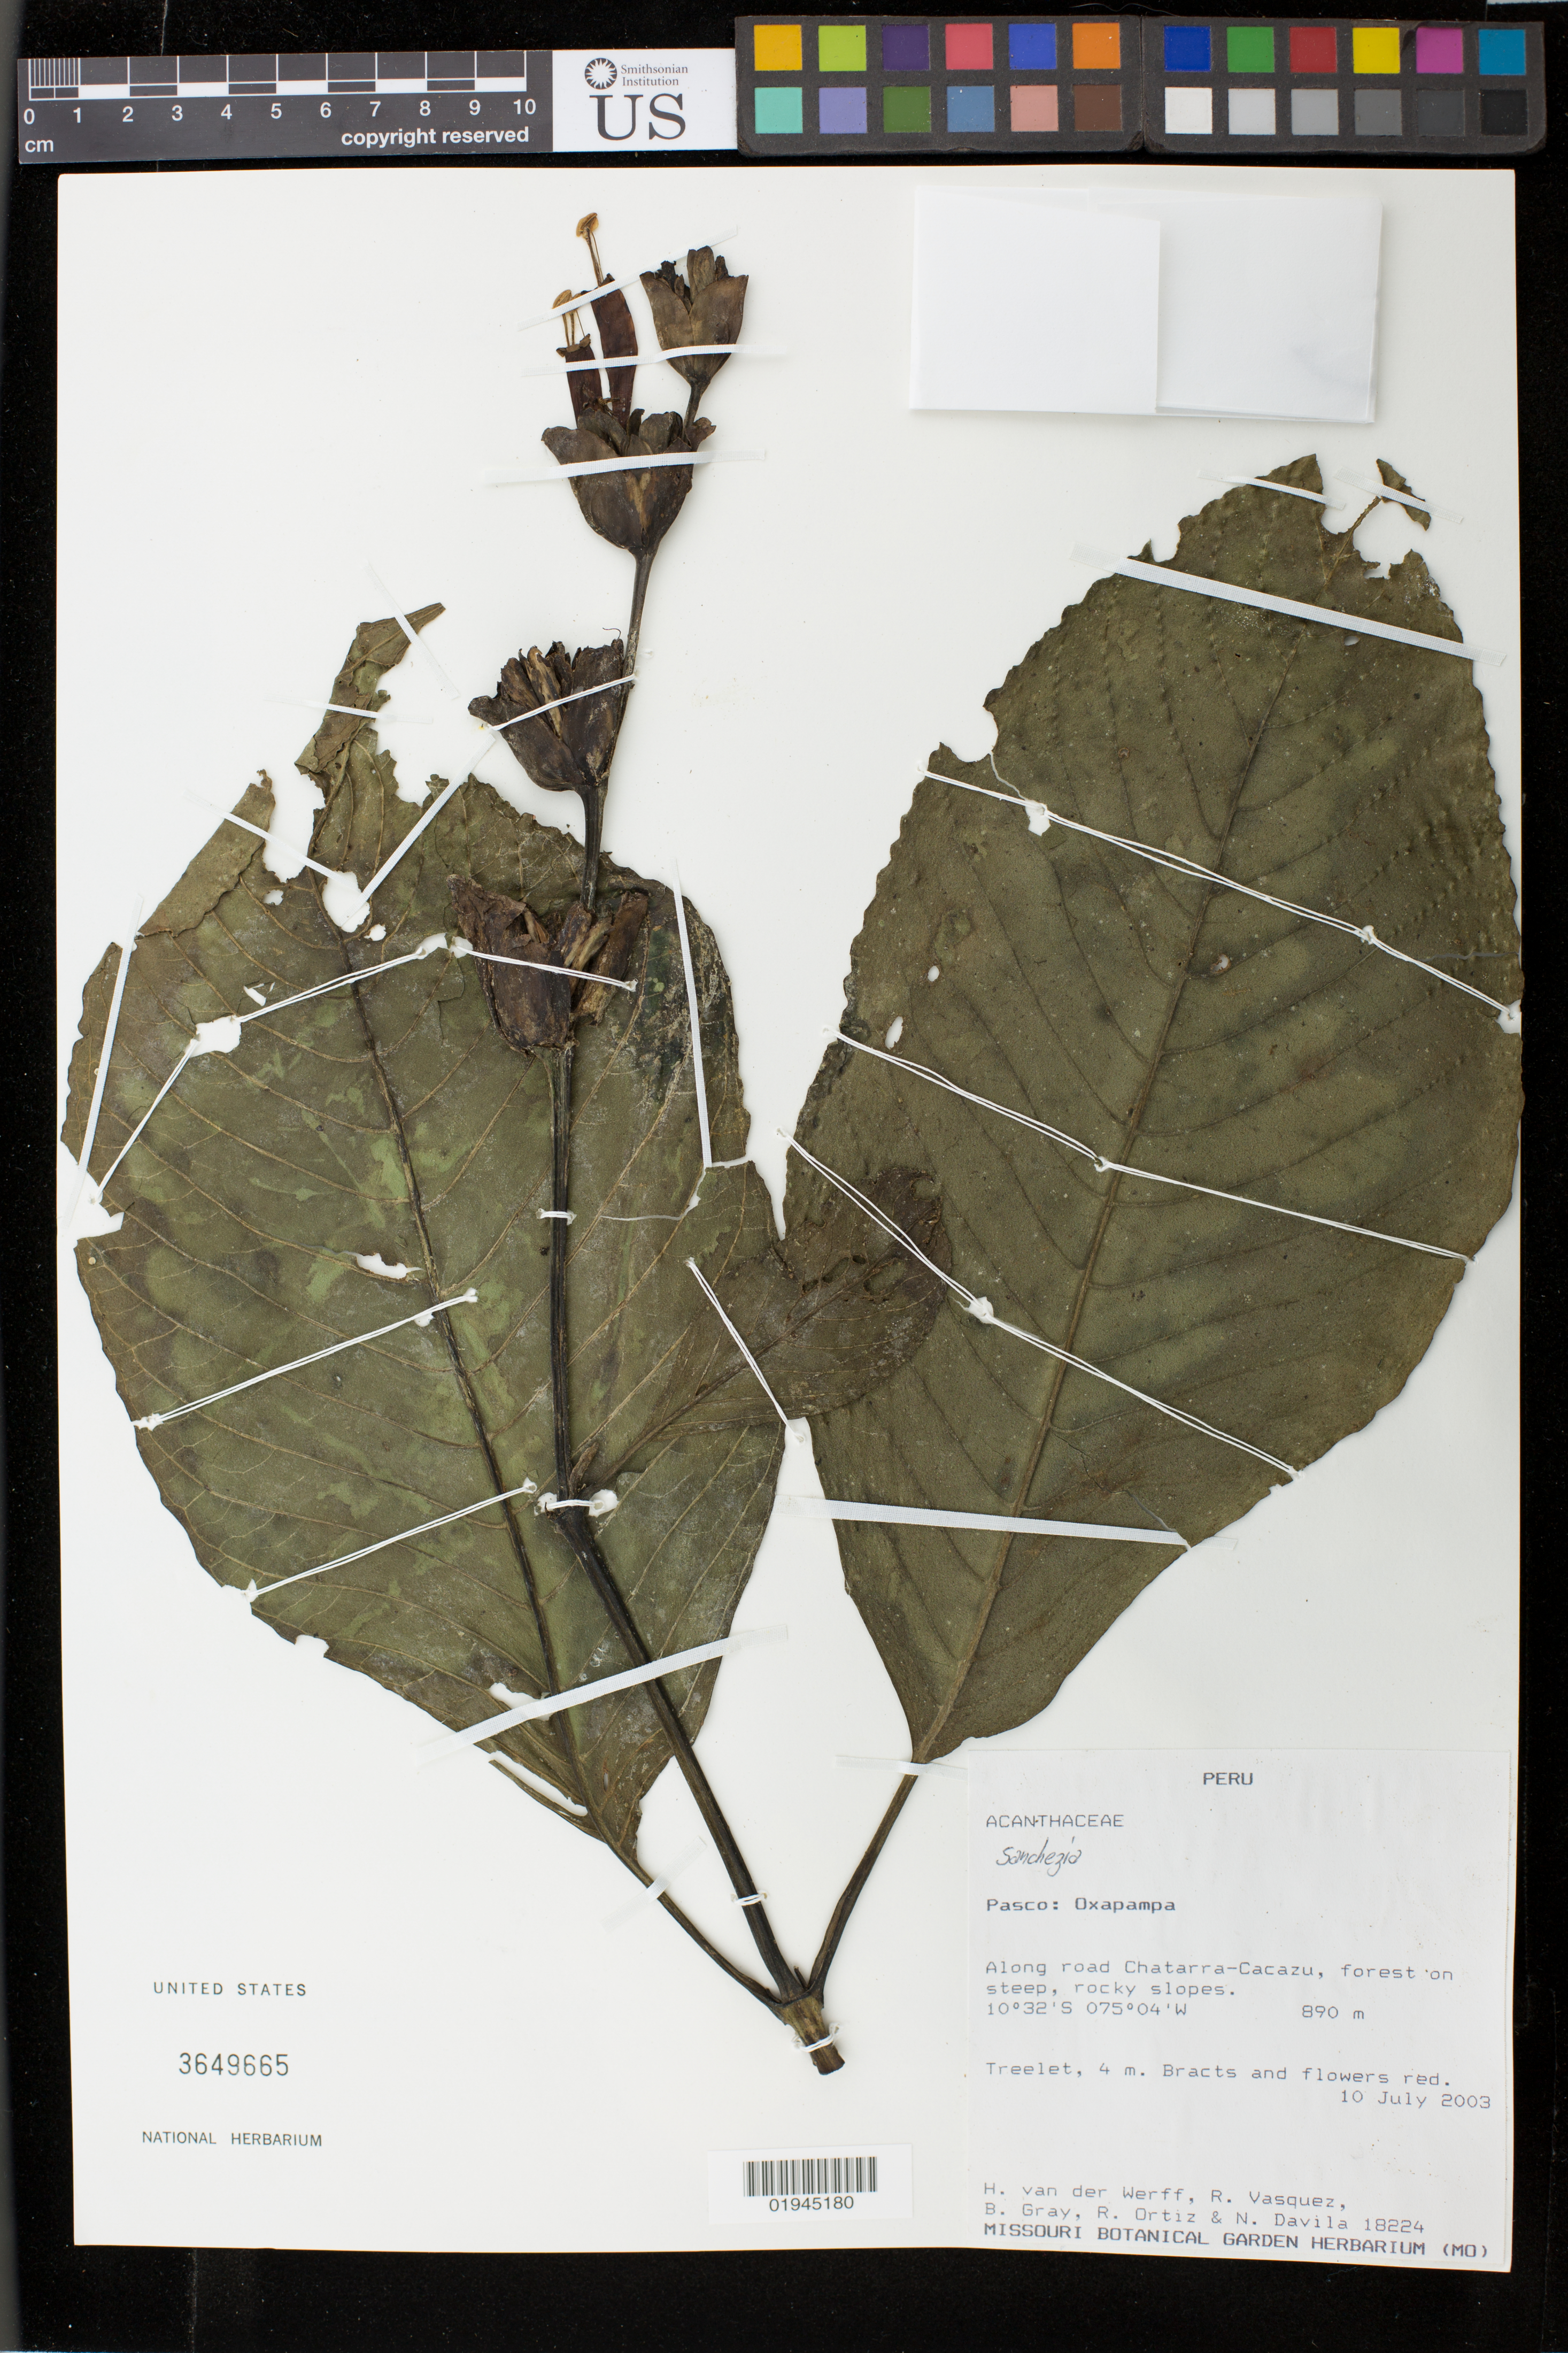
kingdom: Plantae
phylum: Tracheophyta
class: Magnoliopsida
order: Lamiales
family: Acanthaceae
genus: Sanchezia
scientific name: Sanchezia rubriflora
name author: Leonard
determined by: Azevedo, Igor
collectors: H. van der Werff & et al.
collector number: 18224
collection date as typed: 10 Jul 2003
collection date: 2003-07-10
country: Peru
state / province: Pasco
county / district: Oxapampa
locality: Along road Chatarra-Cacazu.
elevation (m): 890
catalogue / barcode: US 3649665